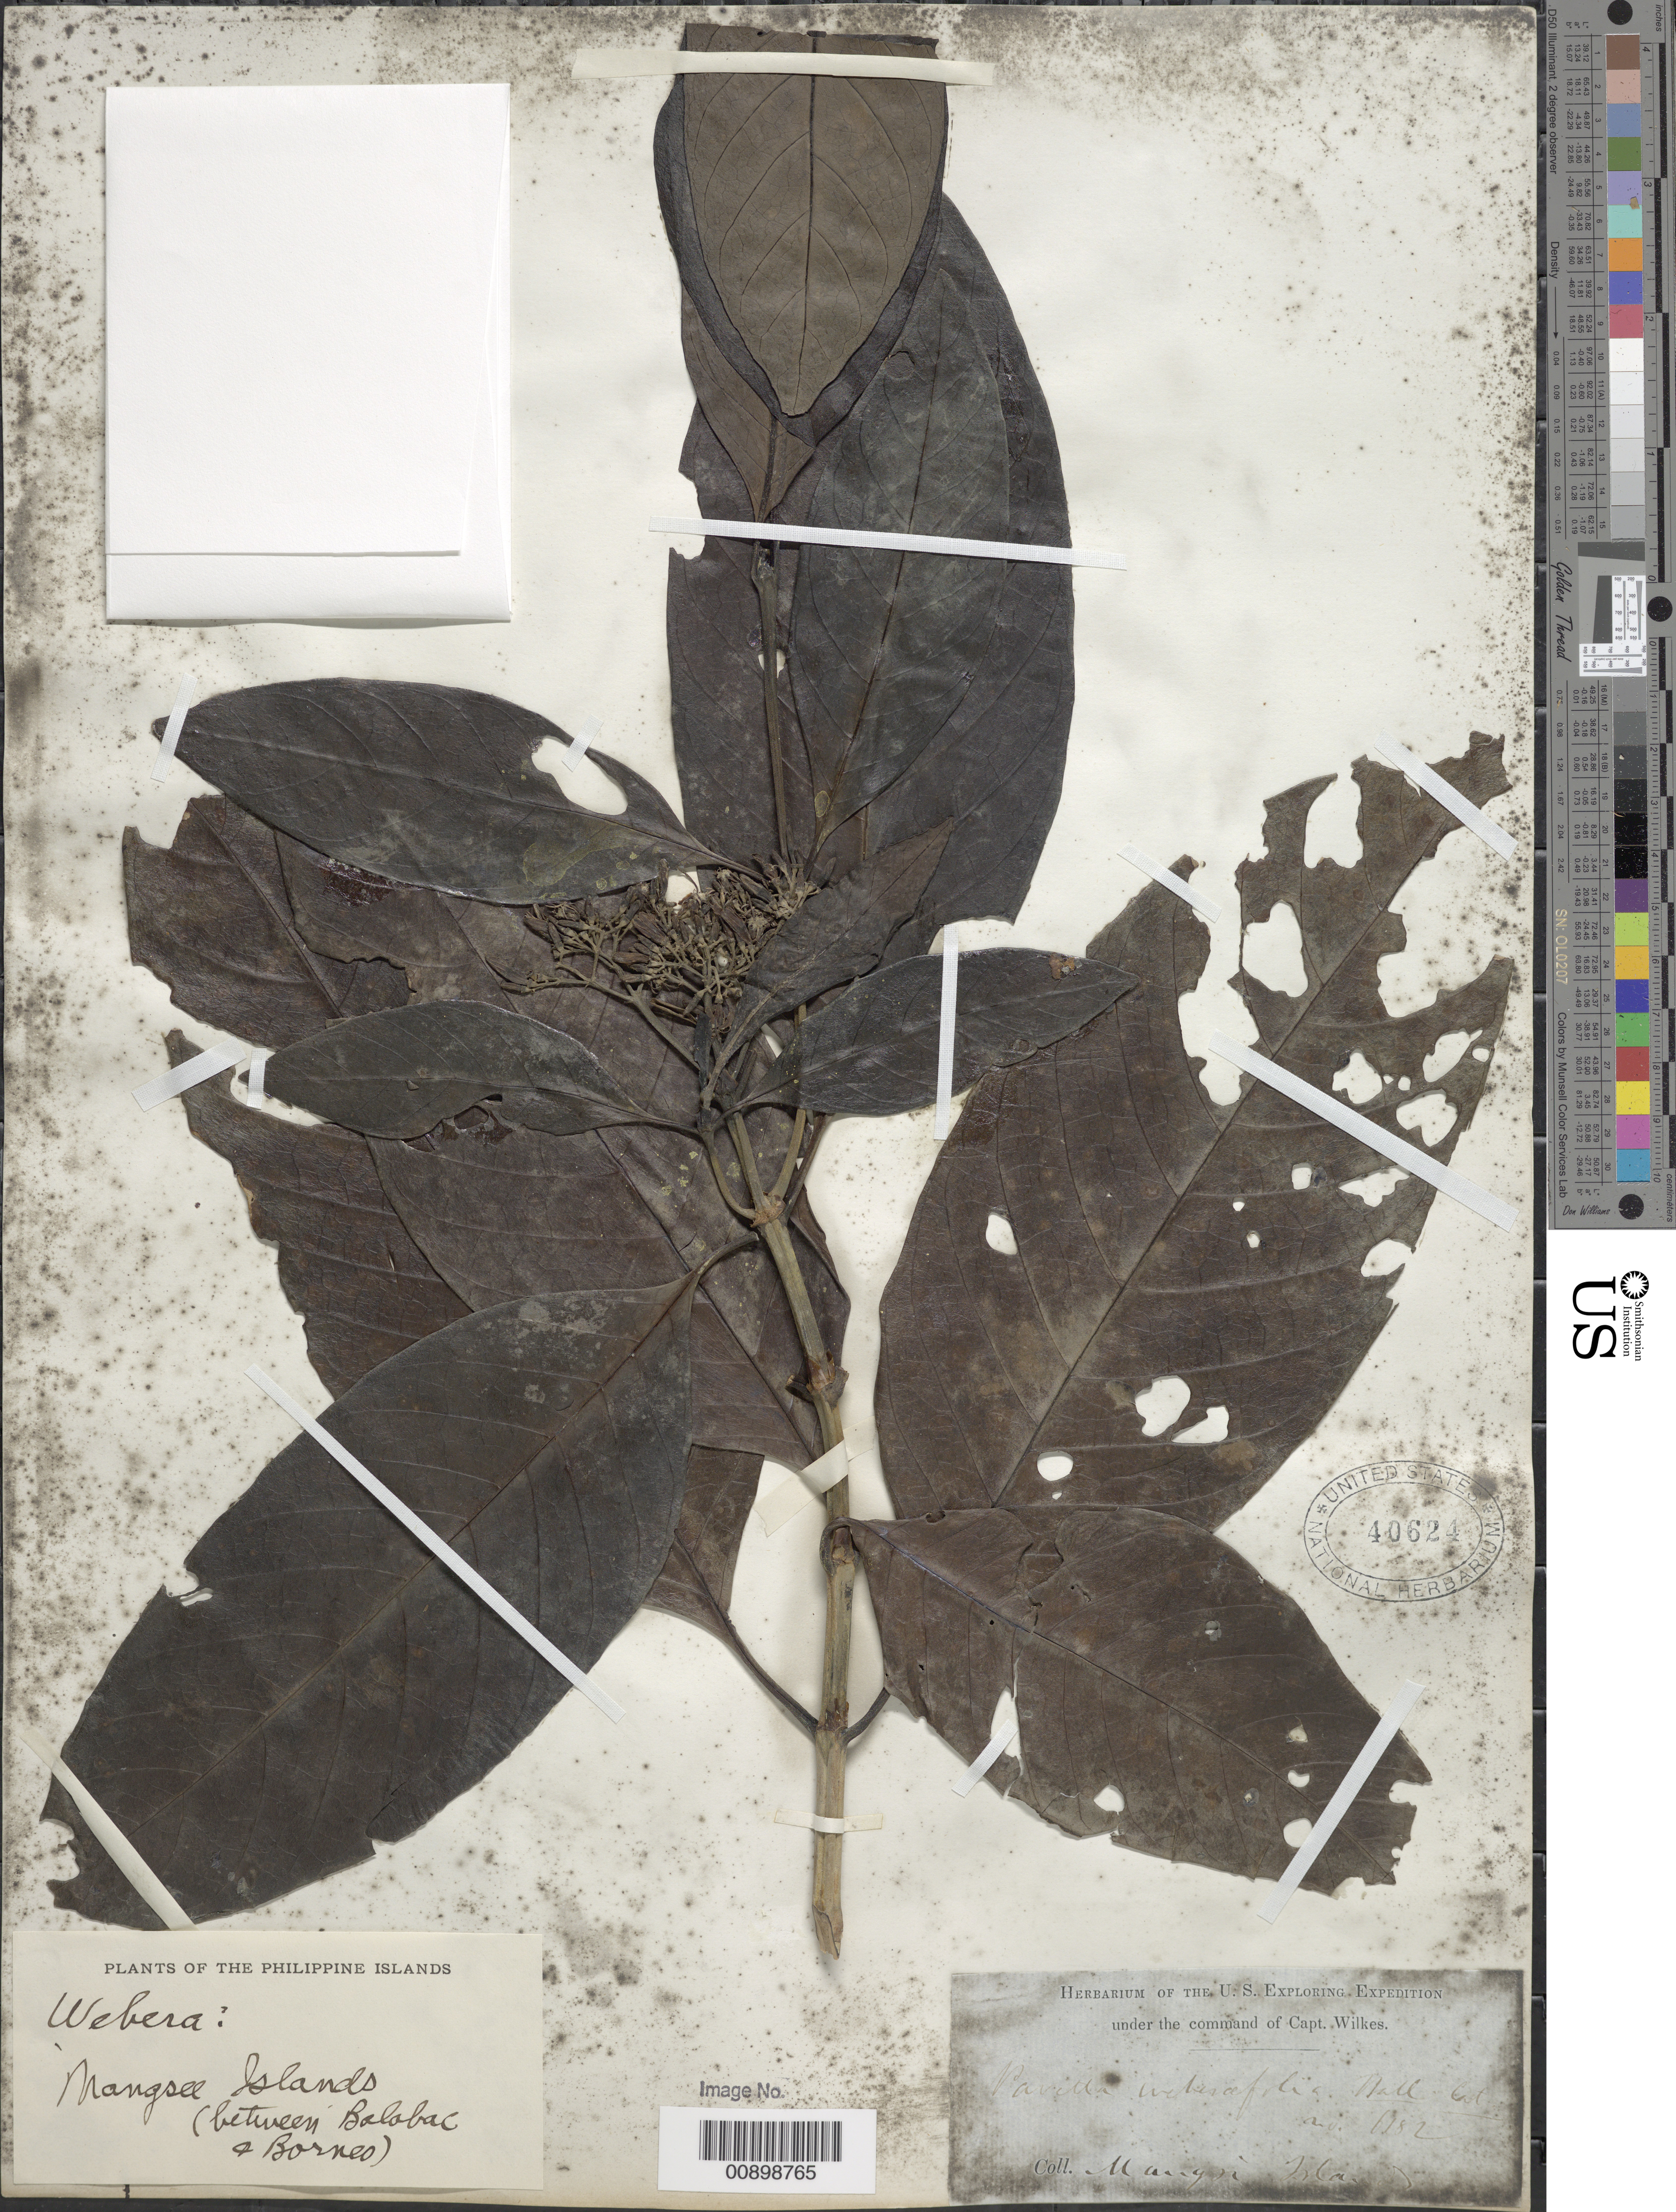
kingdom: Plantae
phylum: Tracheophyta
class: Magnoliopsida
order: Gentianales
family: Rubiaceae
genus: Tarenna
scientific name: Tarenna sp.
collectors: Wilkes Explor. Exped.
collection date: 1838/1842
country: Philippines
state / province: Mimaropa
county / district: Palawan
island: Mangsi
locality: Mangsi Islands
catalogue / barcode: US 40624